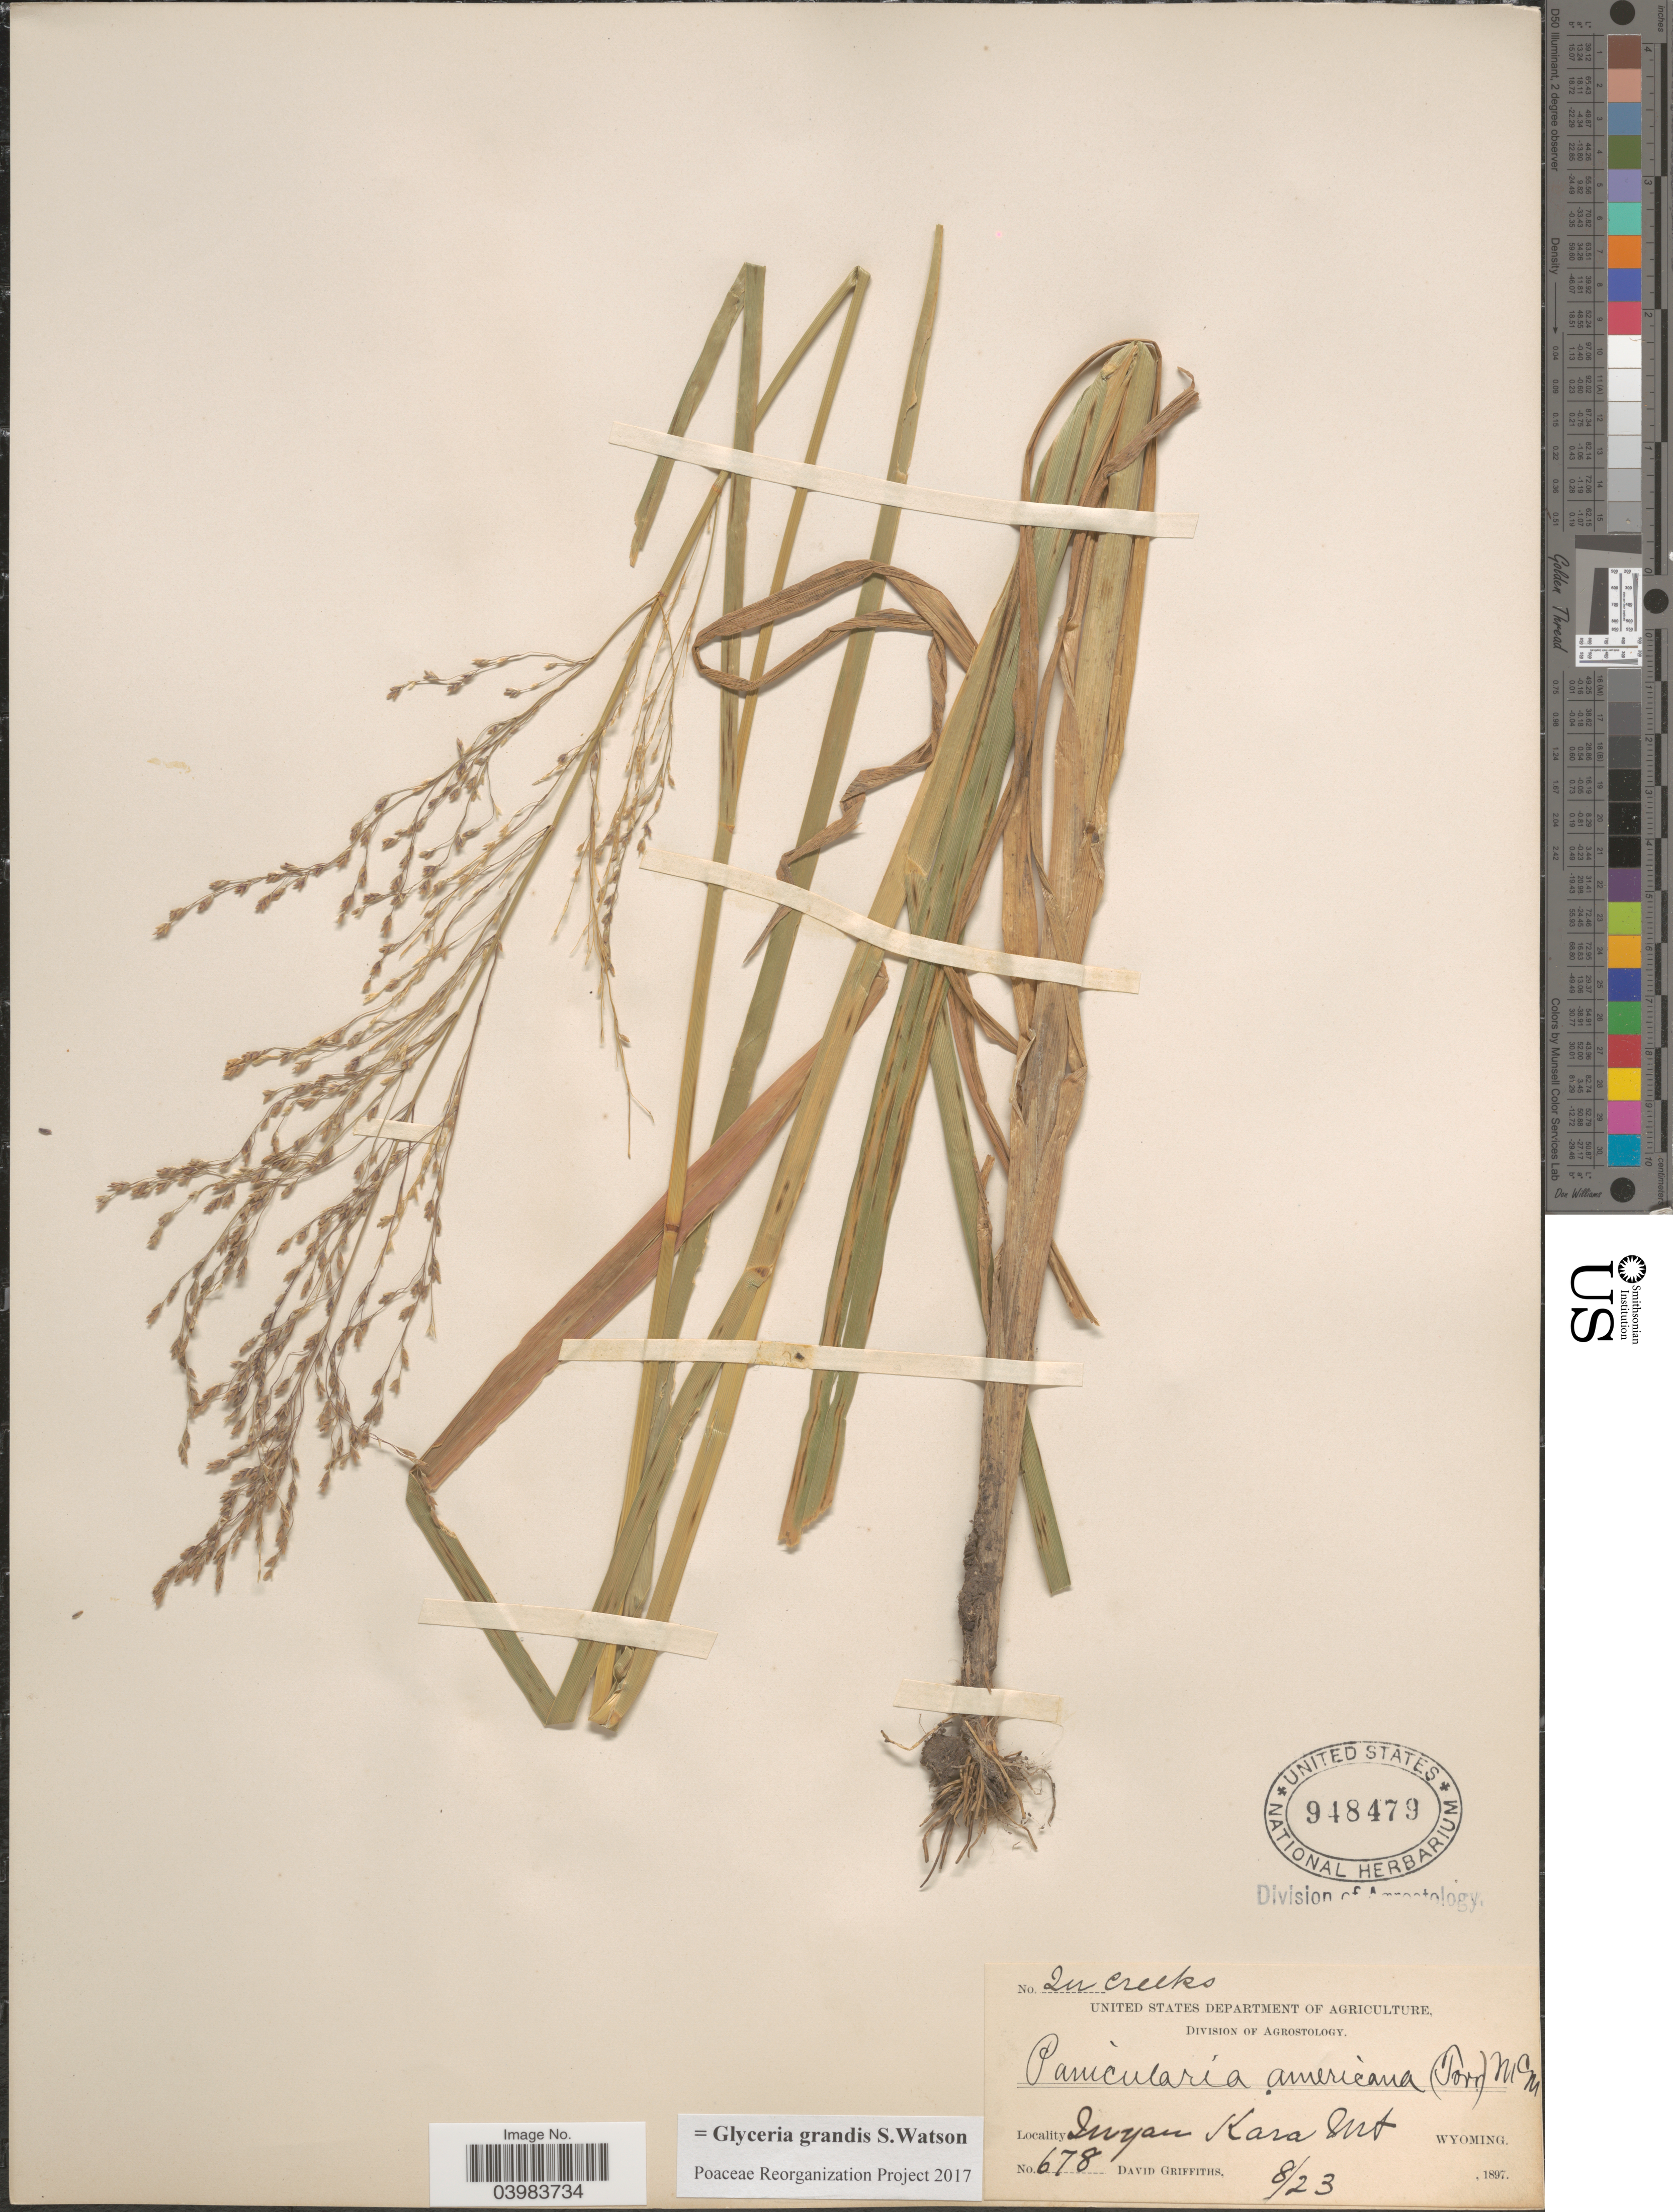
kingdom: Plantae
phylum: Tracheophyta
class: Liliopsida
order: Poales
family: Poaceae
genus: Glyceria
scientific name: Glyceria grandis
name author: S. Watson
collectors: D. Griffiths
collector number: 678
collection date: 1897-08-23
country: United States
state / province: Wyoming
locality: In creeks. Inyan Kara Mt.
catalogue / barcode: US 948479